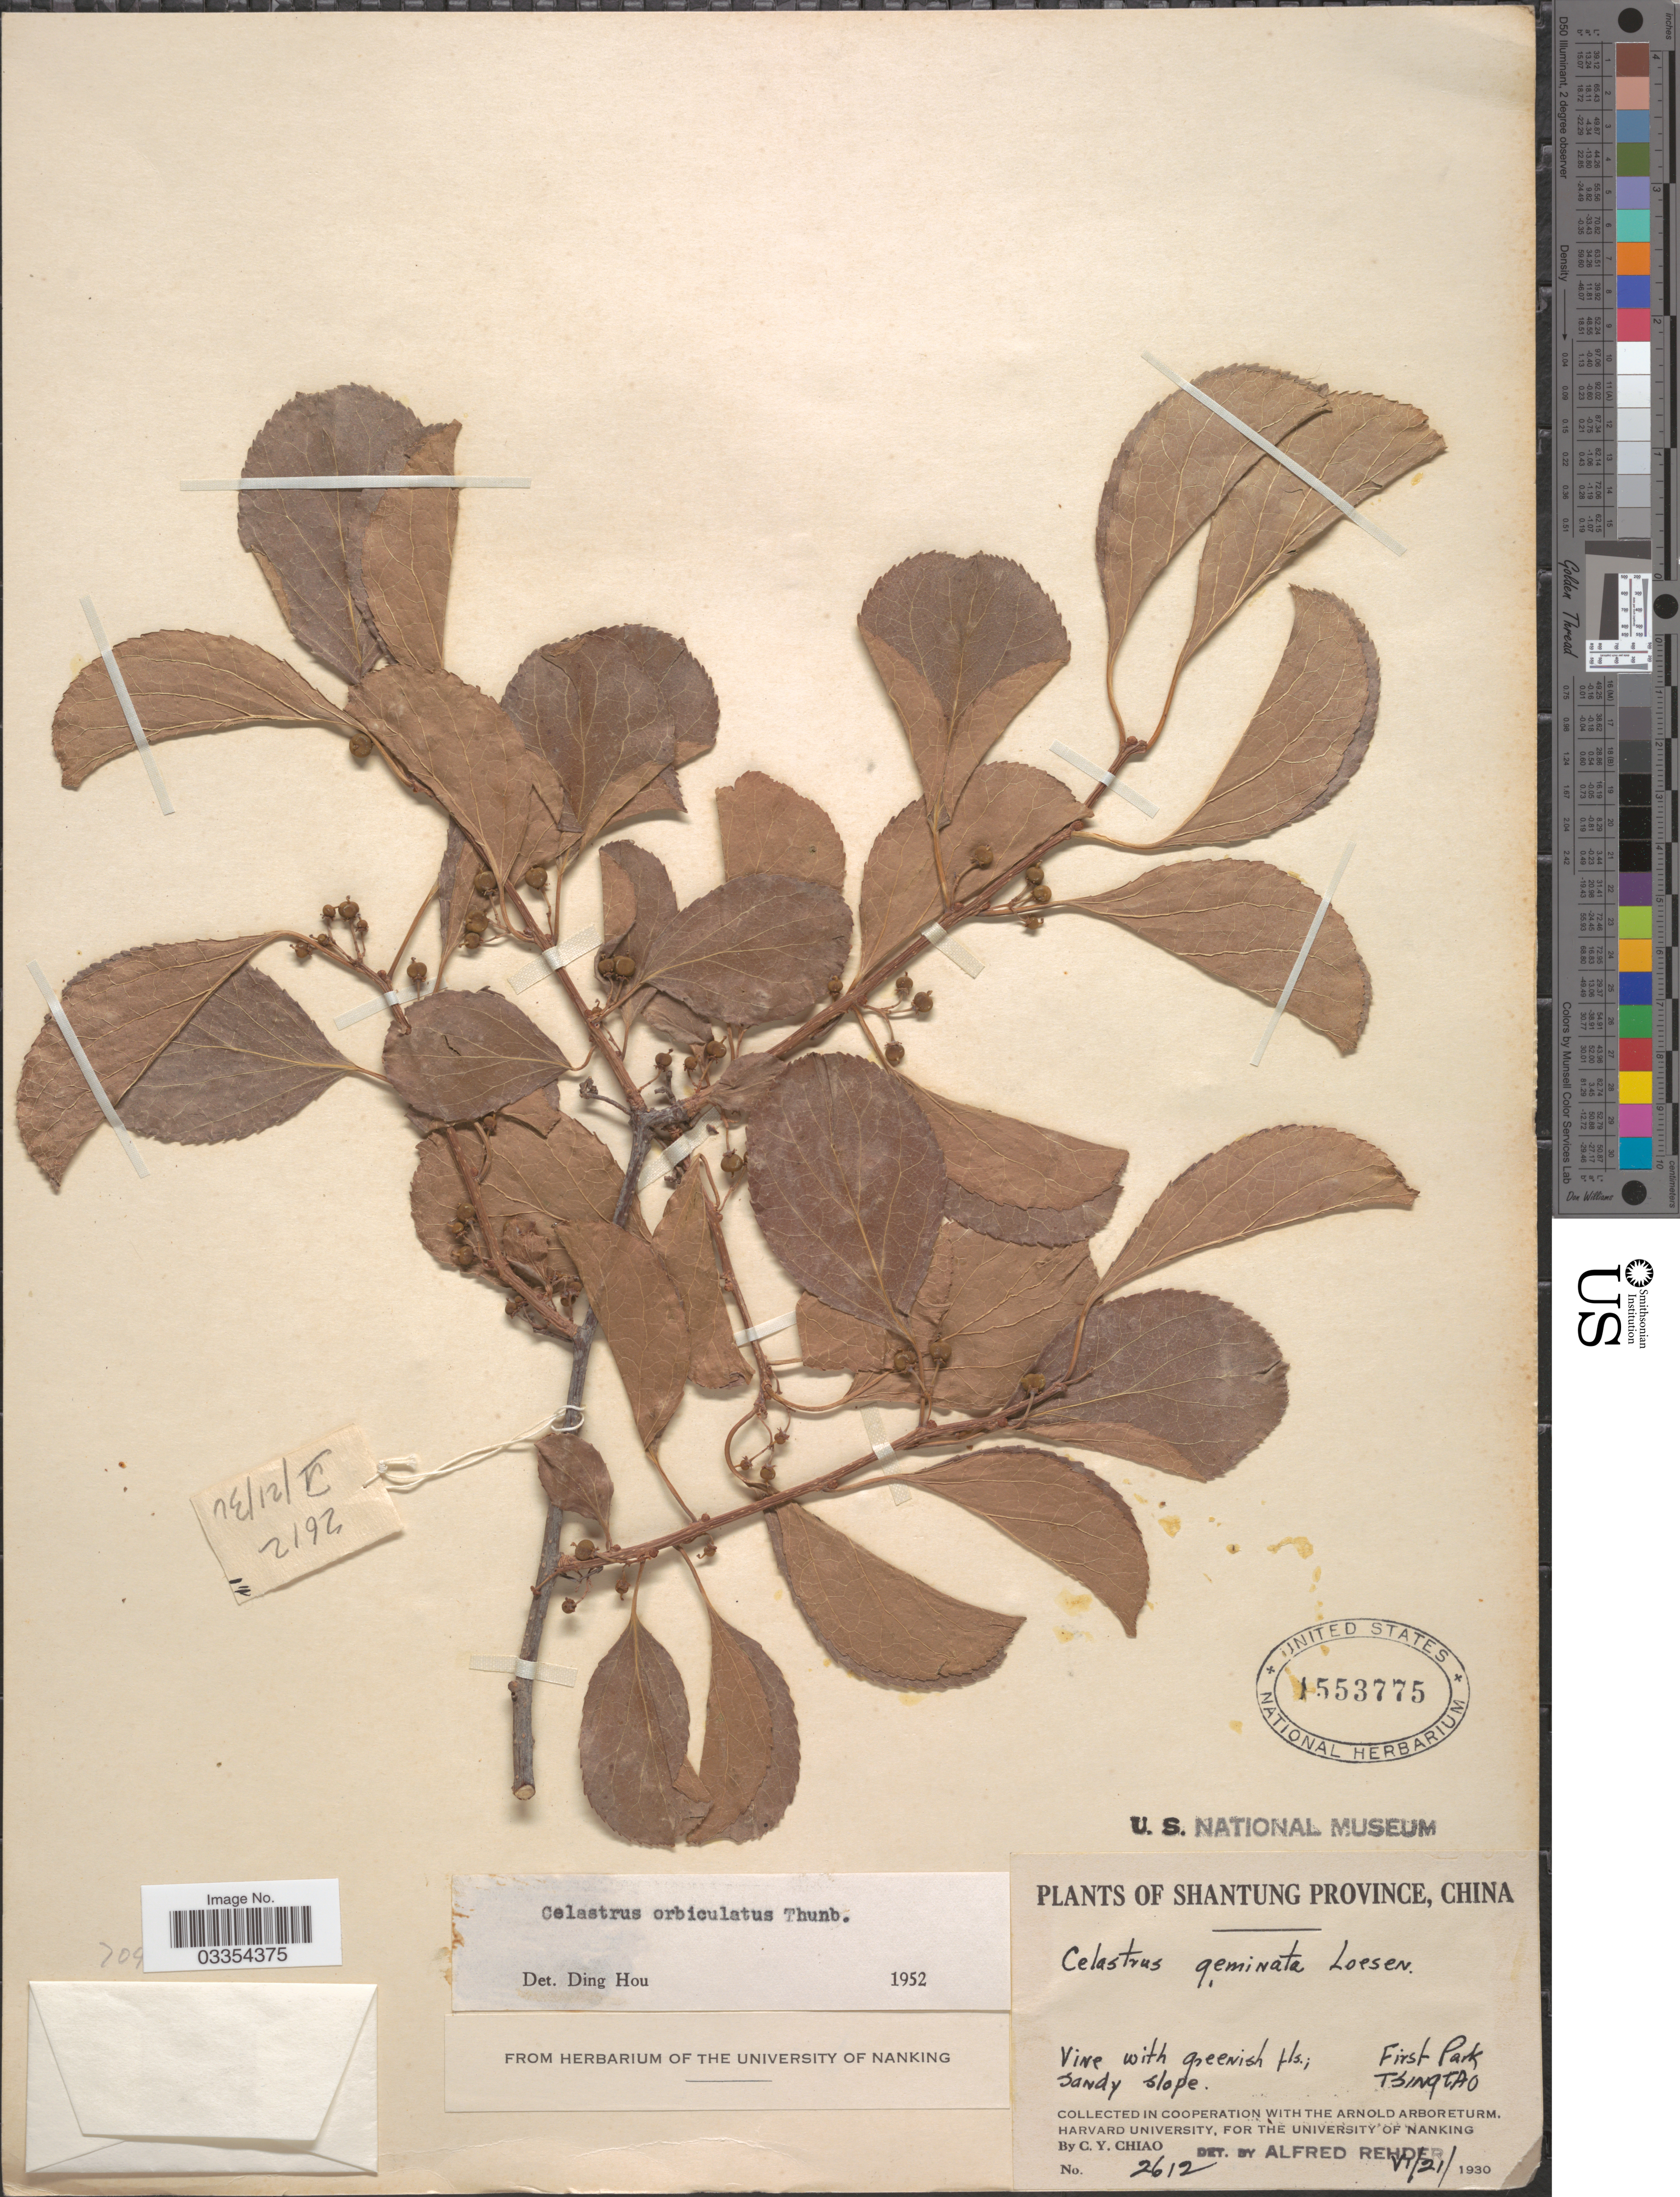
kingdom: Plantae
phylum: Tracheophyta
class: Magnoliopsida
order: Celastrales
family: Celastraceae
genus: Celastrus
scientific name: Celastrus orbiculatus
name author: Thunb.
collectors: C. Y. Chiao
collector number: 2612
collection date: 1930-06-21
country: China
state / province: Shandong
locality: Shantung Province. First Park, TsingTao.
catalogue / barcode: US 1553775